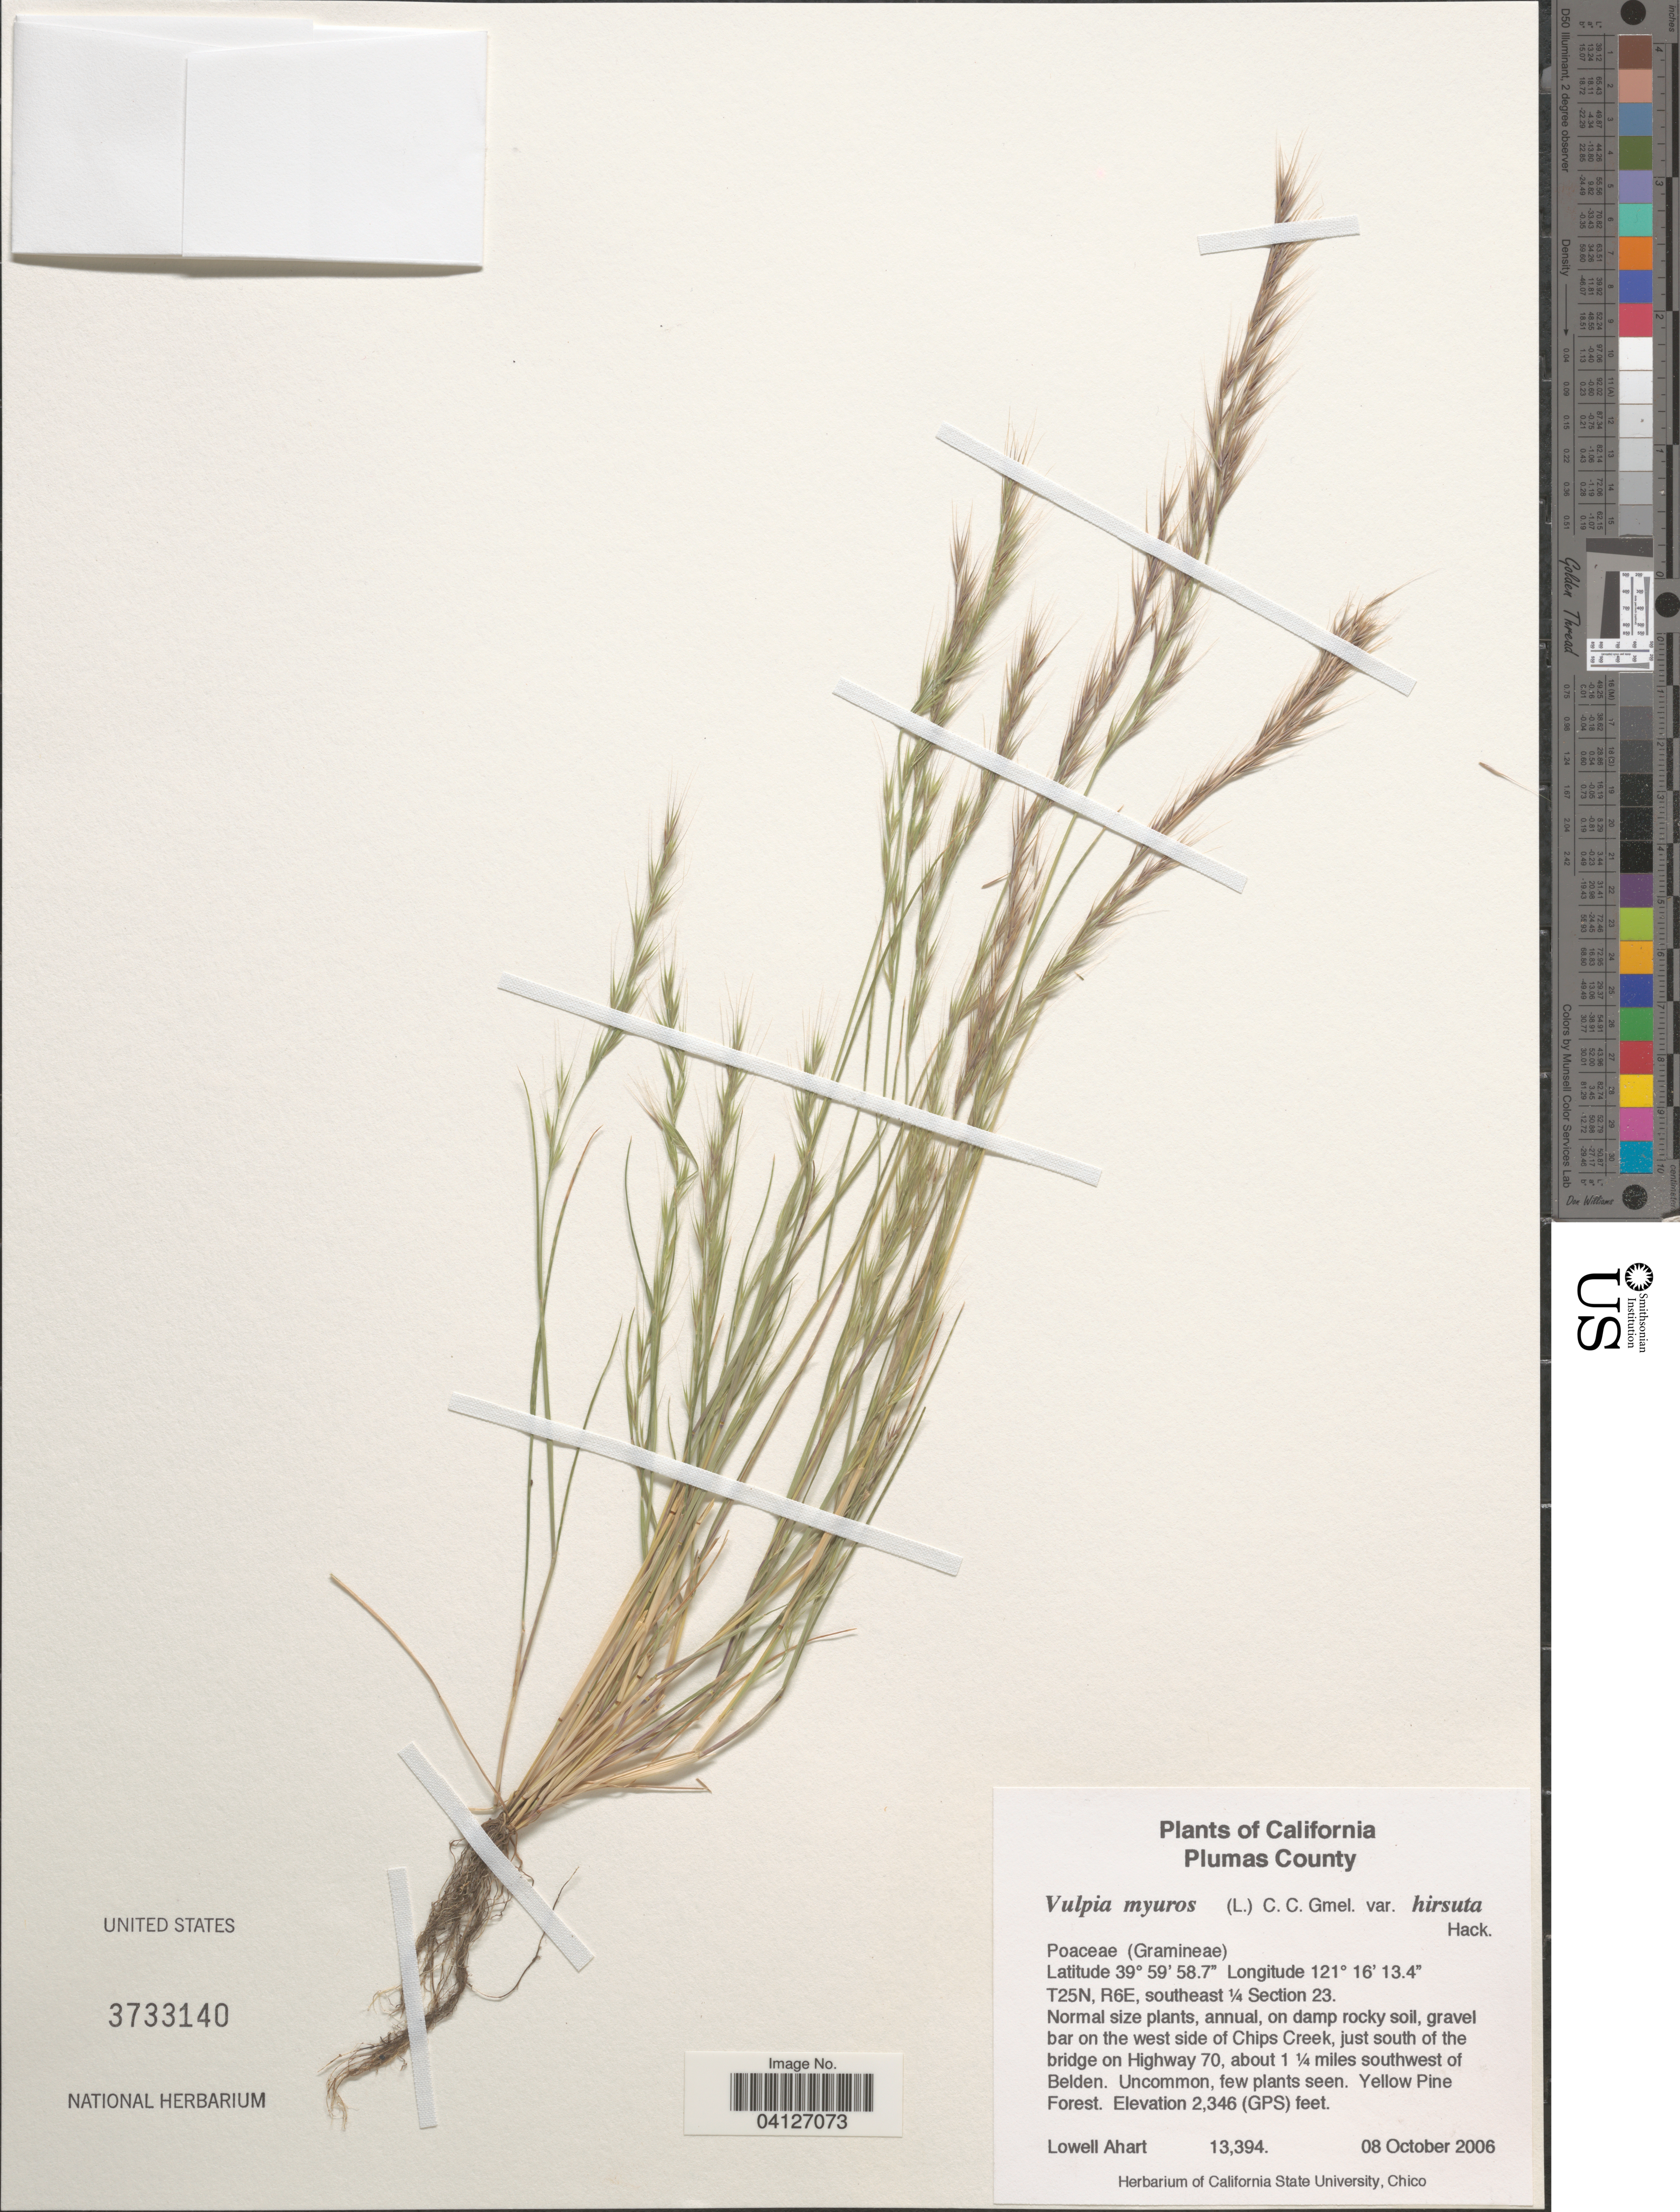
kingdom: Plantae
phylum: Tracheophyta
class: Liliopsida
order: Poales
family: Poaceae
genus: Vulpia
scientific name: Vulpia myuros var. hirsuta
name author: Hack.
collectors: L. Ahart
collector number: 13394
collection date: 2006-10-08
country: United States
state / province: California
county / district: Plumas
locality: Plumas County. T25N, R6E, southeast ¼ Section 23. Gravel bar on the west side of Chips Creek, just south of the bridge on Highway 70, about 1 ¼ miles southwest of Belden.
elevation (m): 715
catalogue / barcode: US 3733140